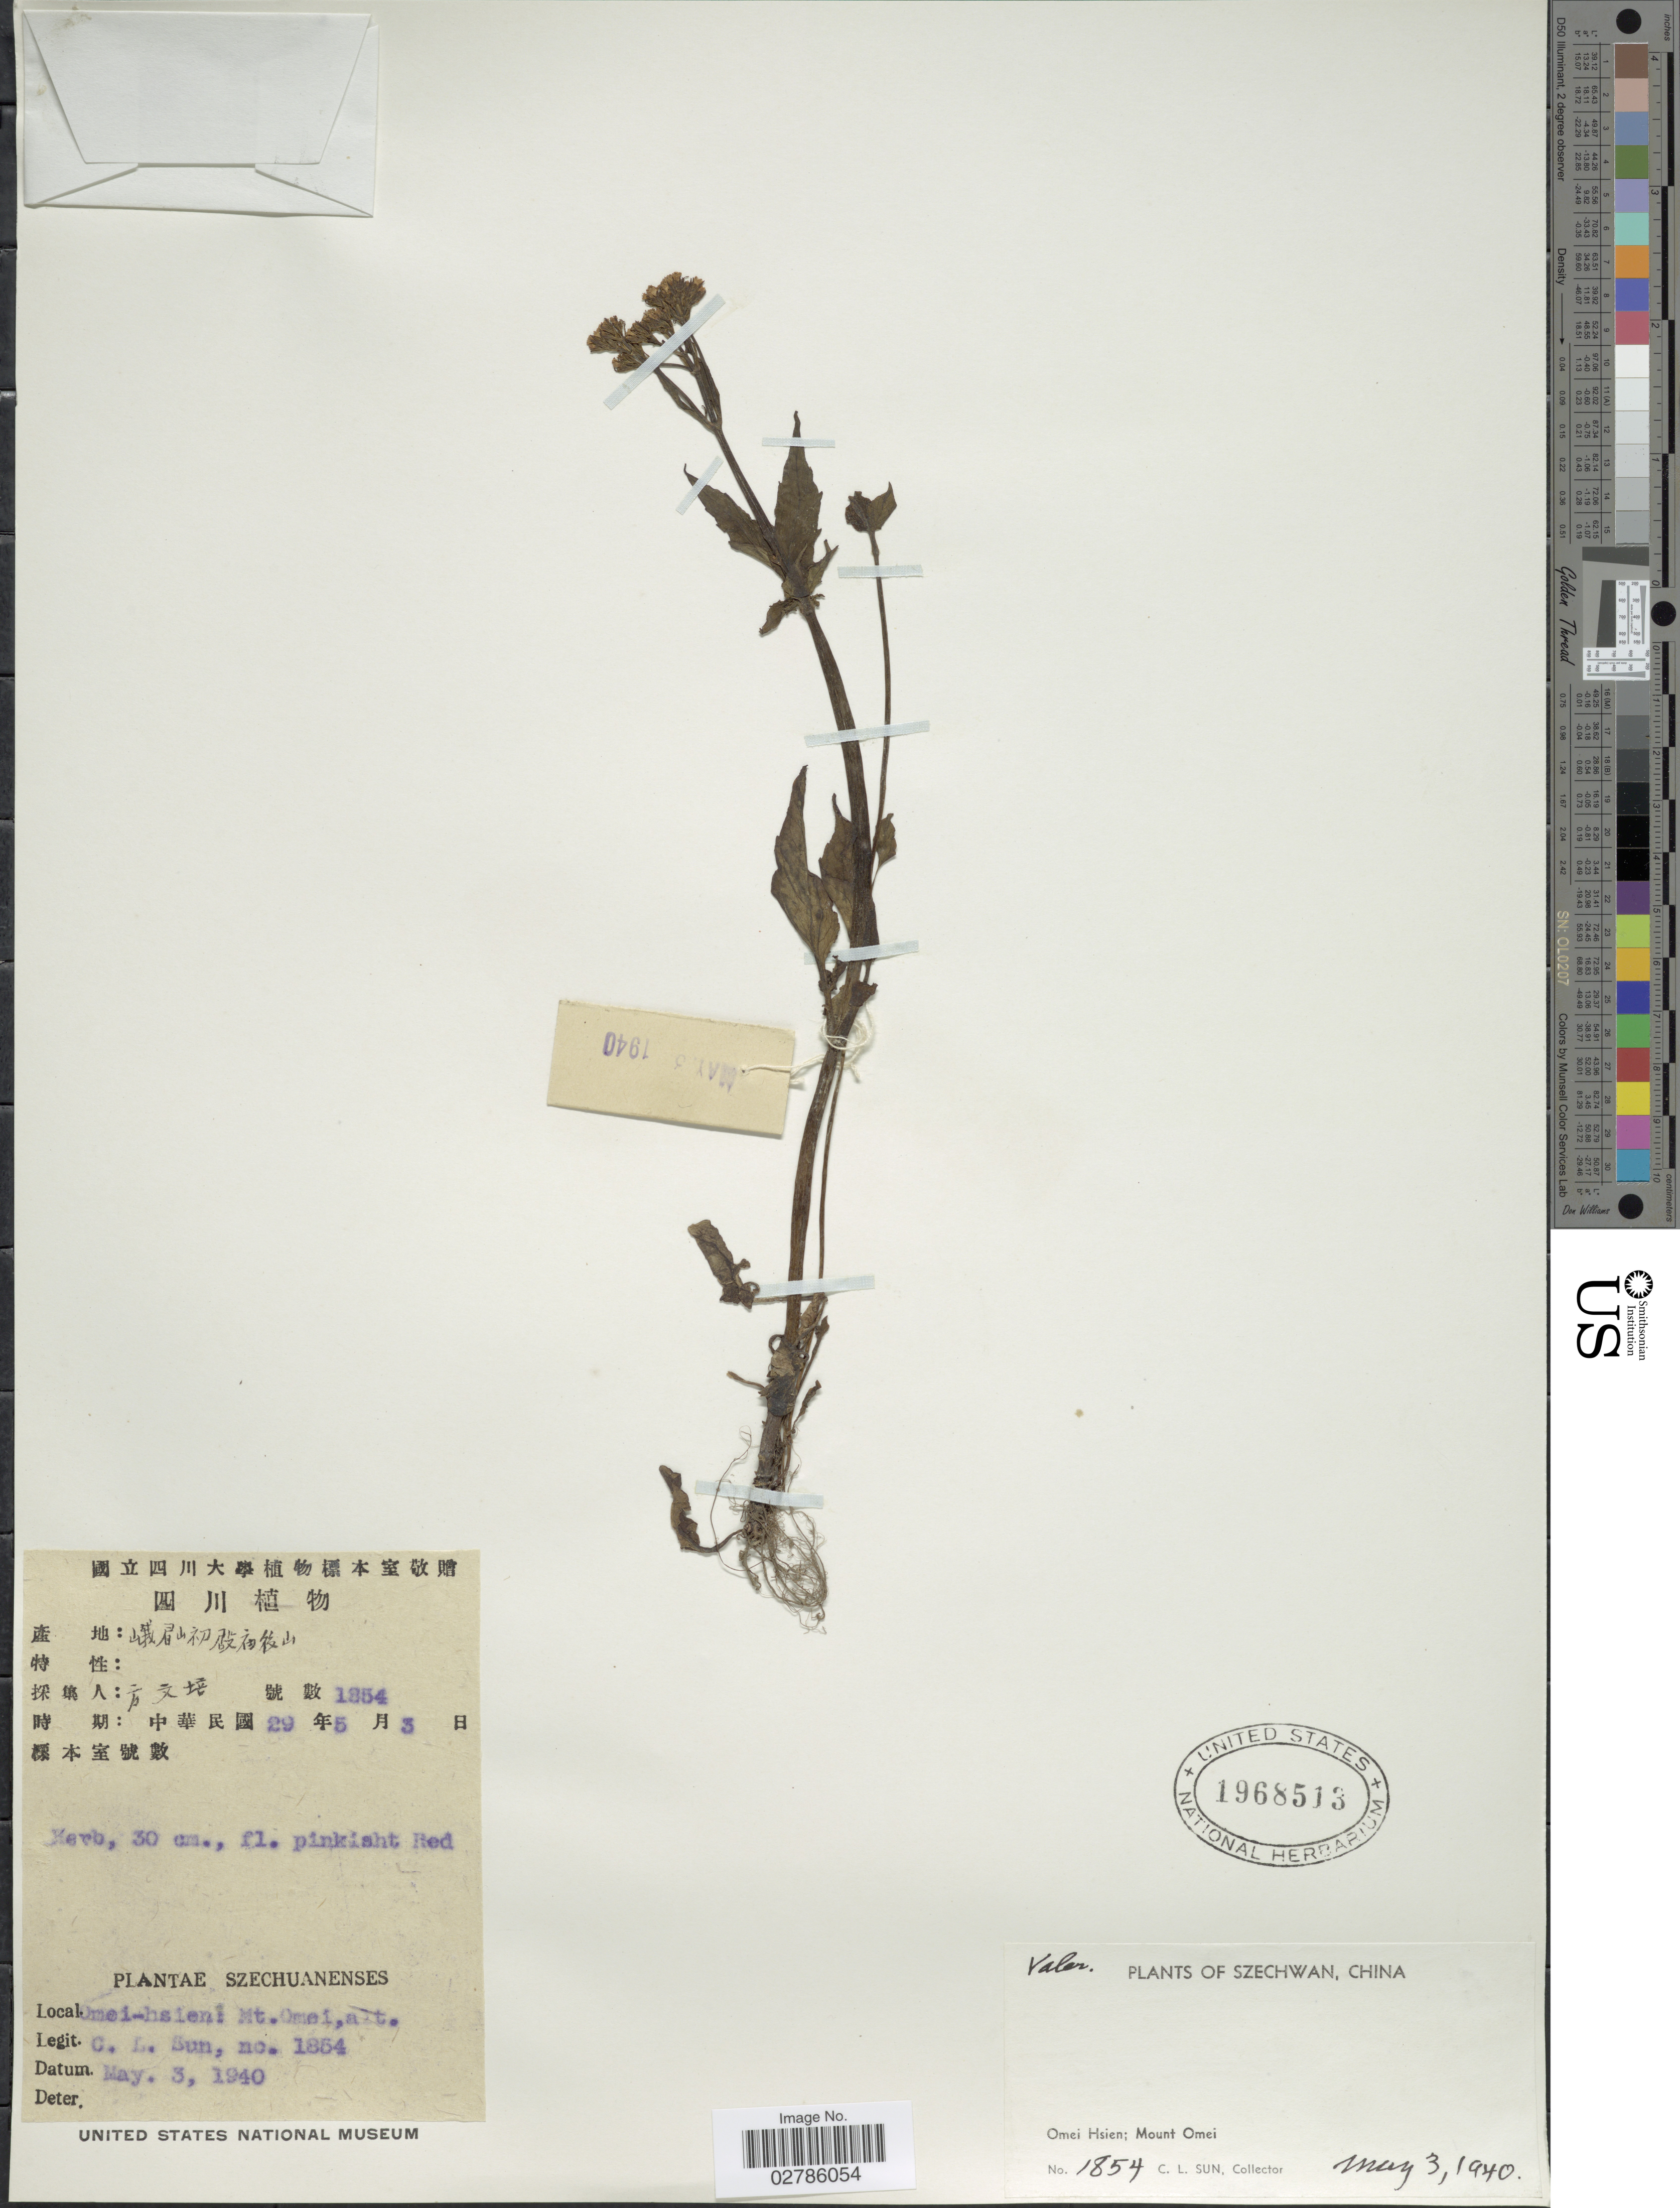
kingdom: Plantae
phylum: Tracheophyta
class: Magnoliopsida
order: Dipsacales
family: Caprifoliaceae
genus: Valeriana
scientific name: Valeriana sp.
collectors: C. Sun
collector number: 1854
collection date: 1940-05-03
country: China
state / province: Sichuan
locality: Szechuanenses. Omei Hsien; Mount Omei.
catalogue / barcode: US 1968513